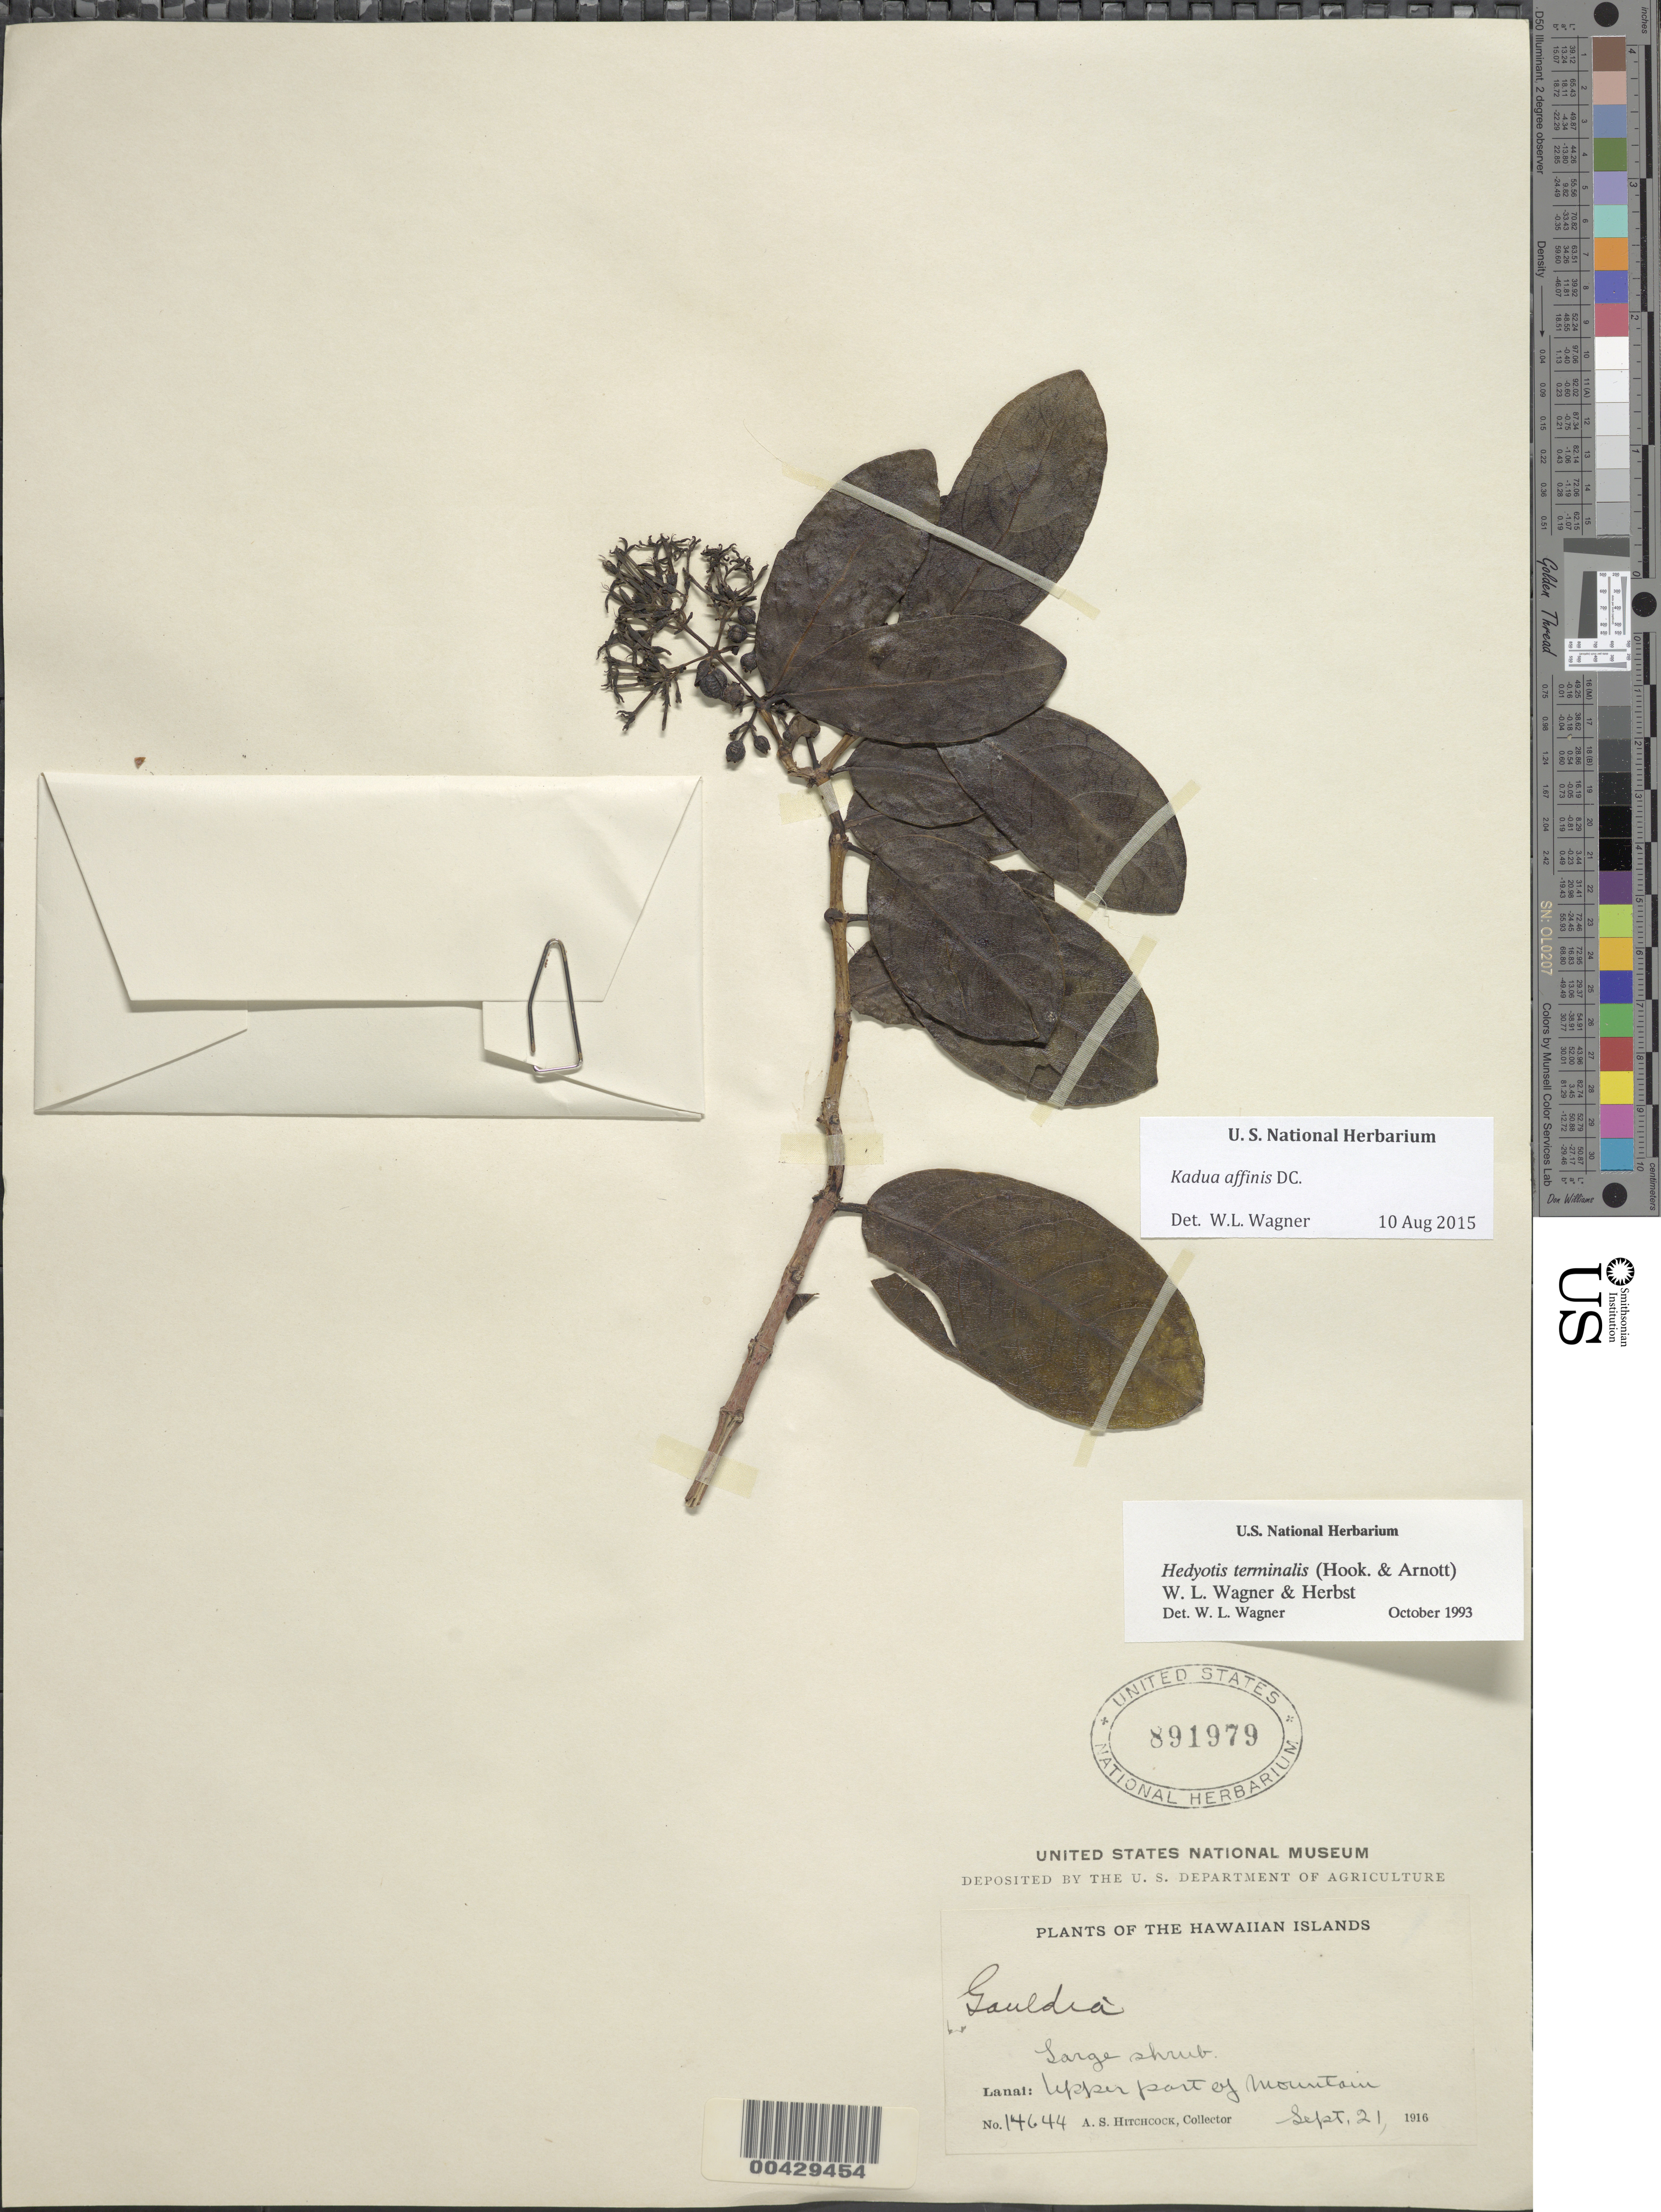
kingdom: Plantae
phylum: Tracheophyta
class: Magnoliopsida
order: Gentianales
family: Rubiaceae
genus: Kadua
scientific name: Kadua affinis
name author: DC.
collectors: A. S. Hitchcock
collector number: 14644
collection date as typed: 21 Sep 1916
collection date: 1916-09-21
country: United States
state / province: Hawaii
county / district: Maui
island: Lana'i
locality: Upper part of mountain.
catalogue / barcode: US 891979